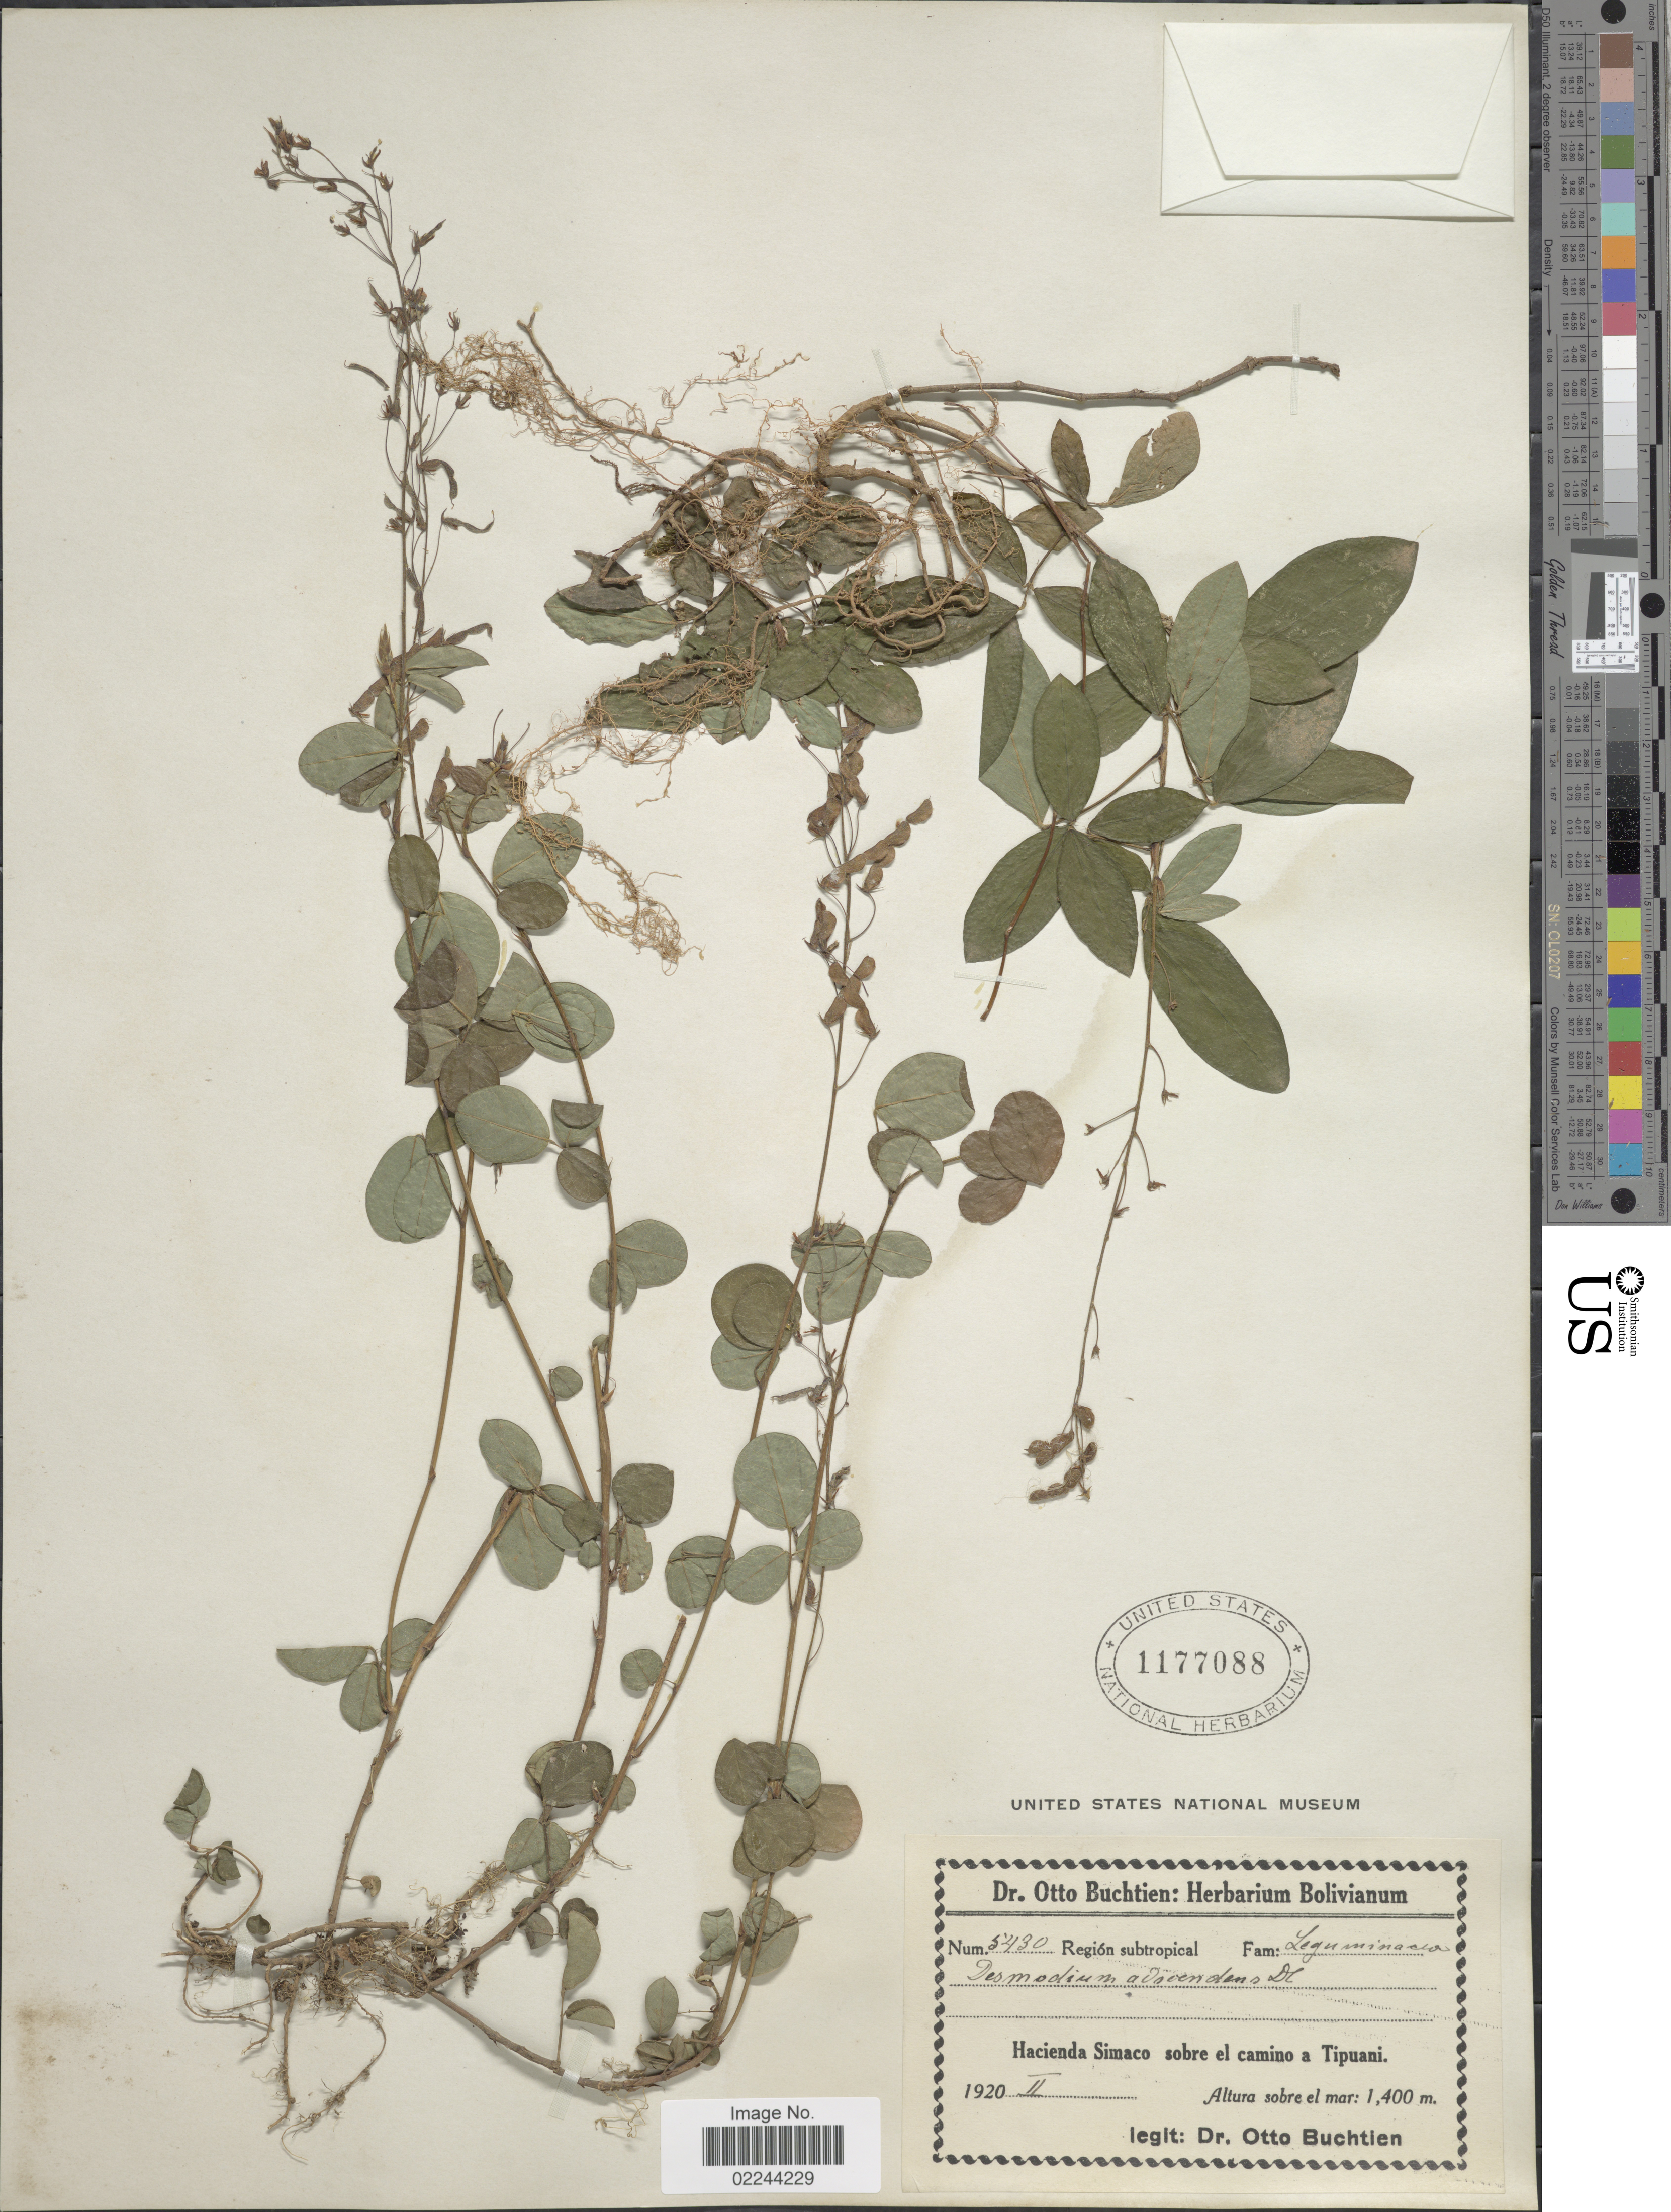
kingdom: Plantae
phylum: Tracheophyta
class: Magnoliopsida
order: Fabales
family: Fabaceae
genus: Grona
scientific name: Grona adscendens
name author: (Sw.) H. Ohashi & K. Ohashi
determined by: Strong, Mark T., (BOT), Smithsonian Institution - National Museum of Natural History (UNITED STATES)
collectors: O. Buchtien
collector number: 5430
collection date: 1920-02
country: Bolivia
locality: Región subtropical, Hacienda Simaco sobre el camino a Tipuani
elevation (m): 1400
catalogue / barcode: US 1177088